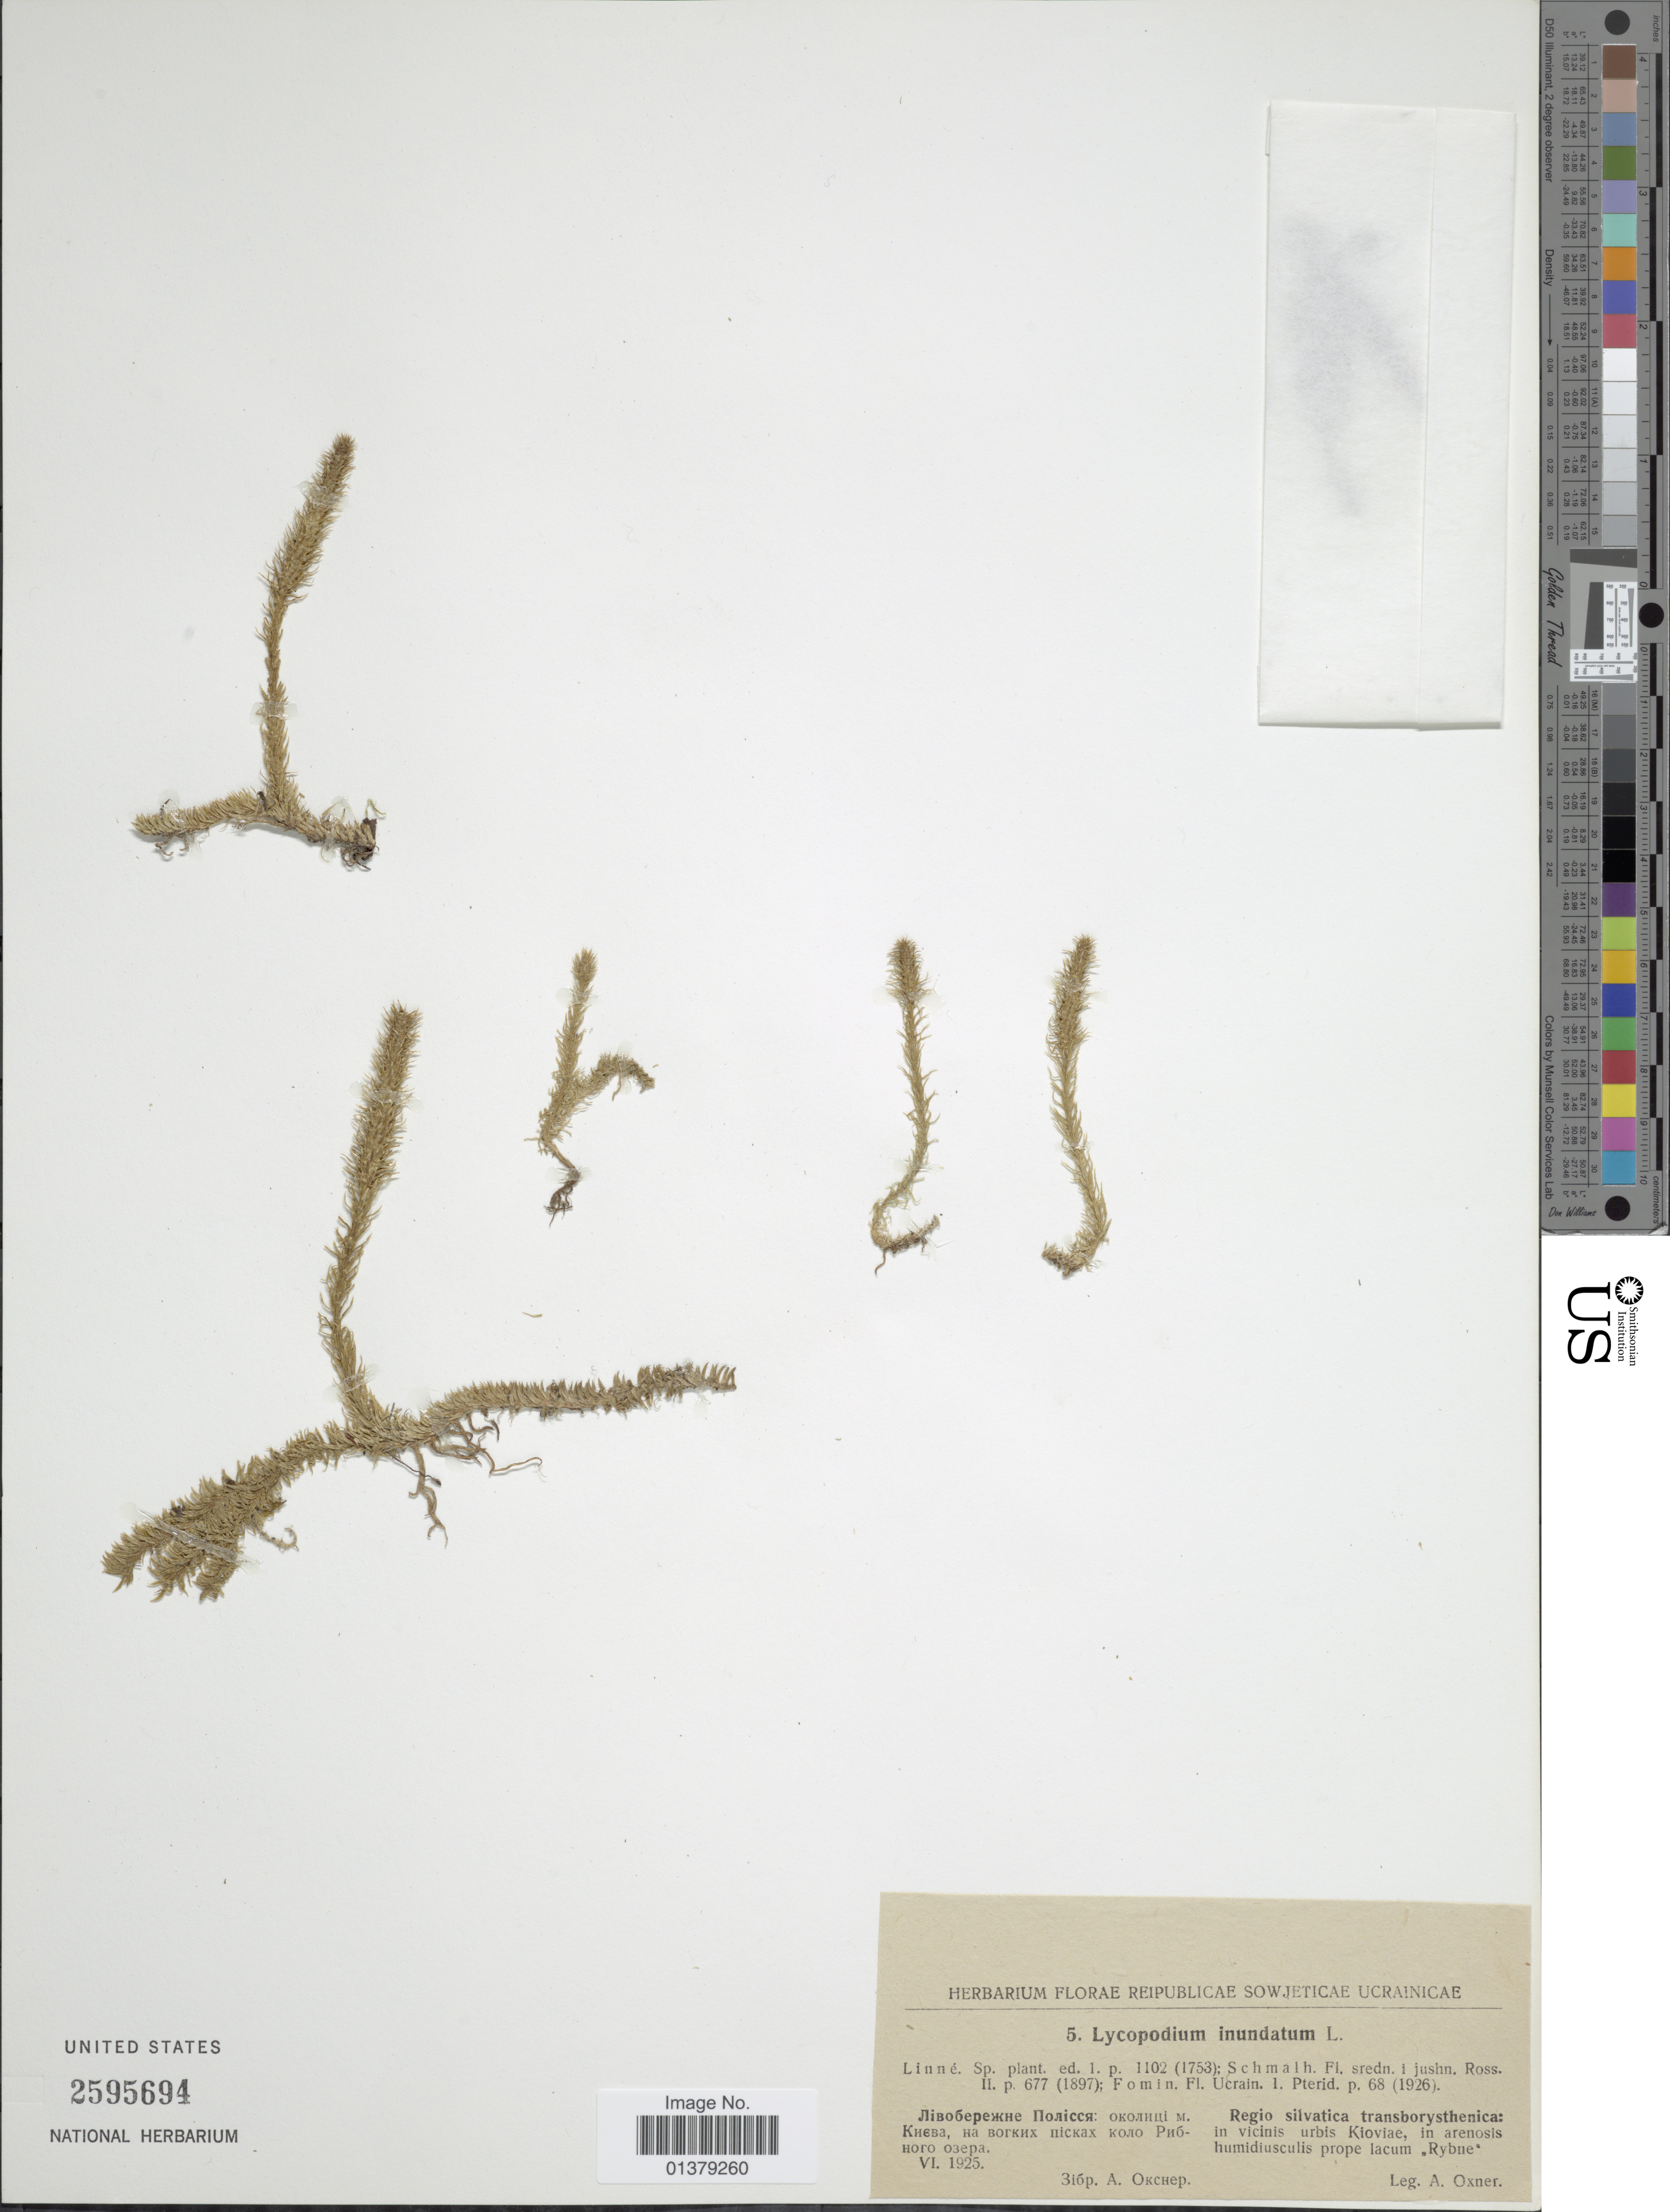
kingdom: Plantae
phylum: Tracheophyta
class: Lycopodiopsida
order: Lycopodiales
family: Lycopodiaceae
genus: Lycopodiella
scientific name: Lycopodiella inundata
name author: (L.) Holub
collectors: A. M. Oxner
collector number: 5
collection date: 1925-06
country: Ukraine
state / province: Kiev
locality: Regio silvatica transborythenica: in vicinis urbis Kioviae, in arenosis humidiusculis prope lacum ,,Rybne'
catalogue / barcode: US 2595694